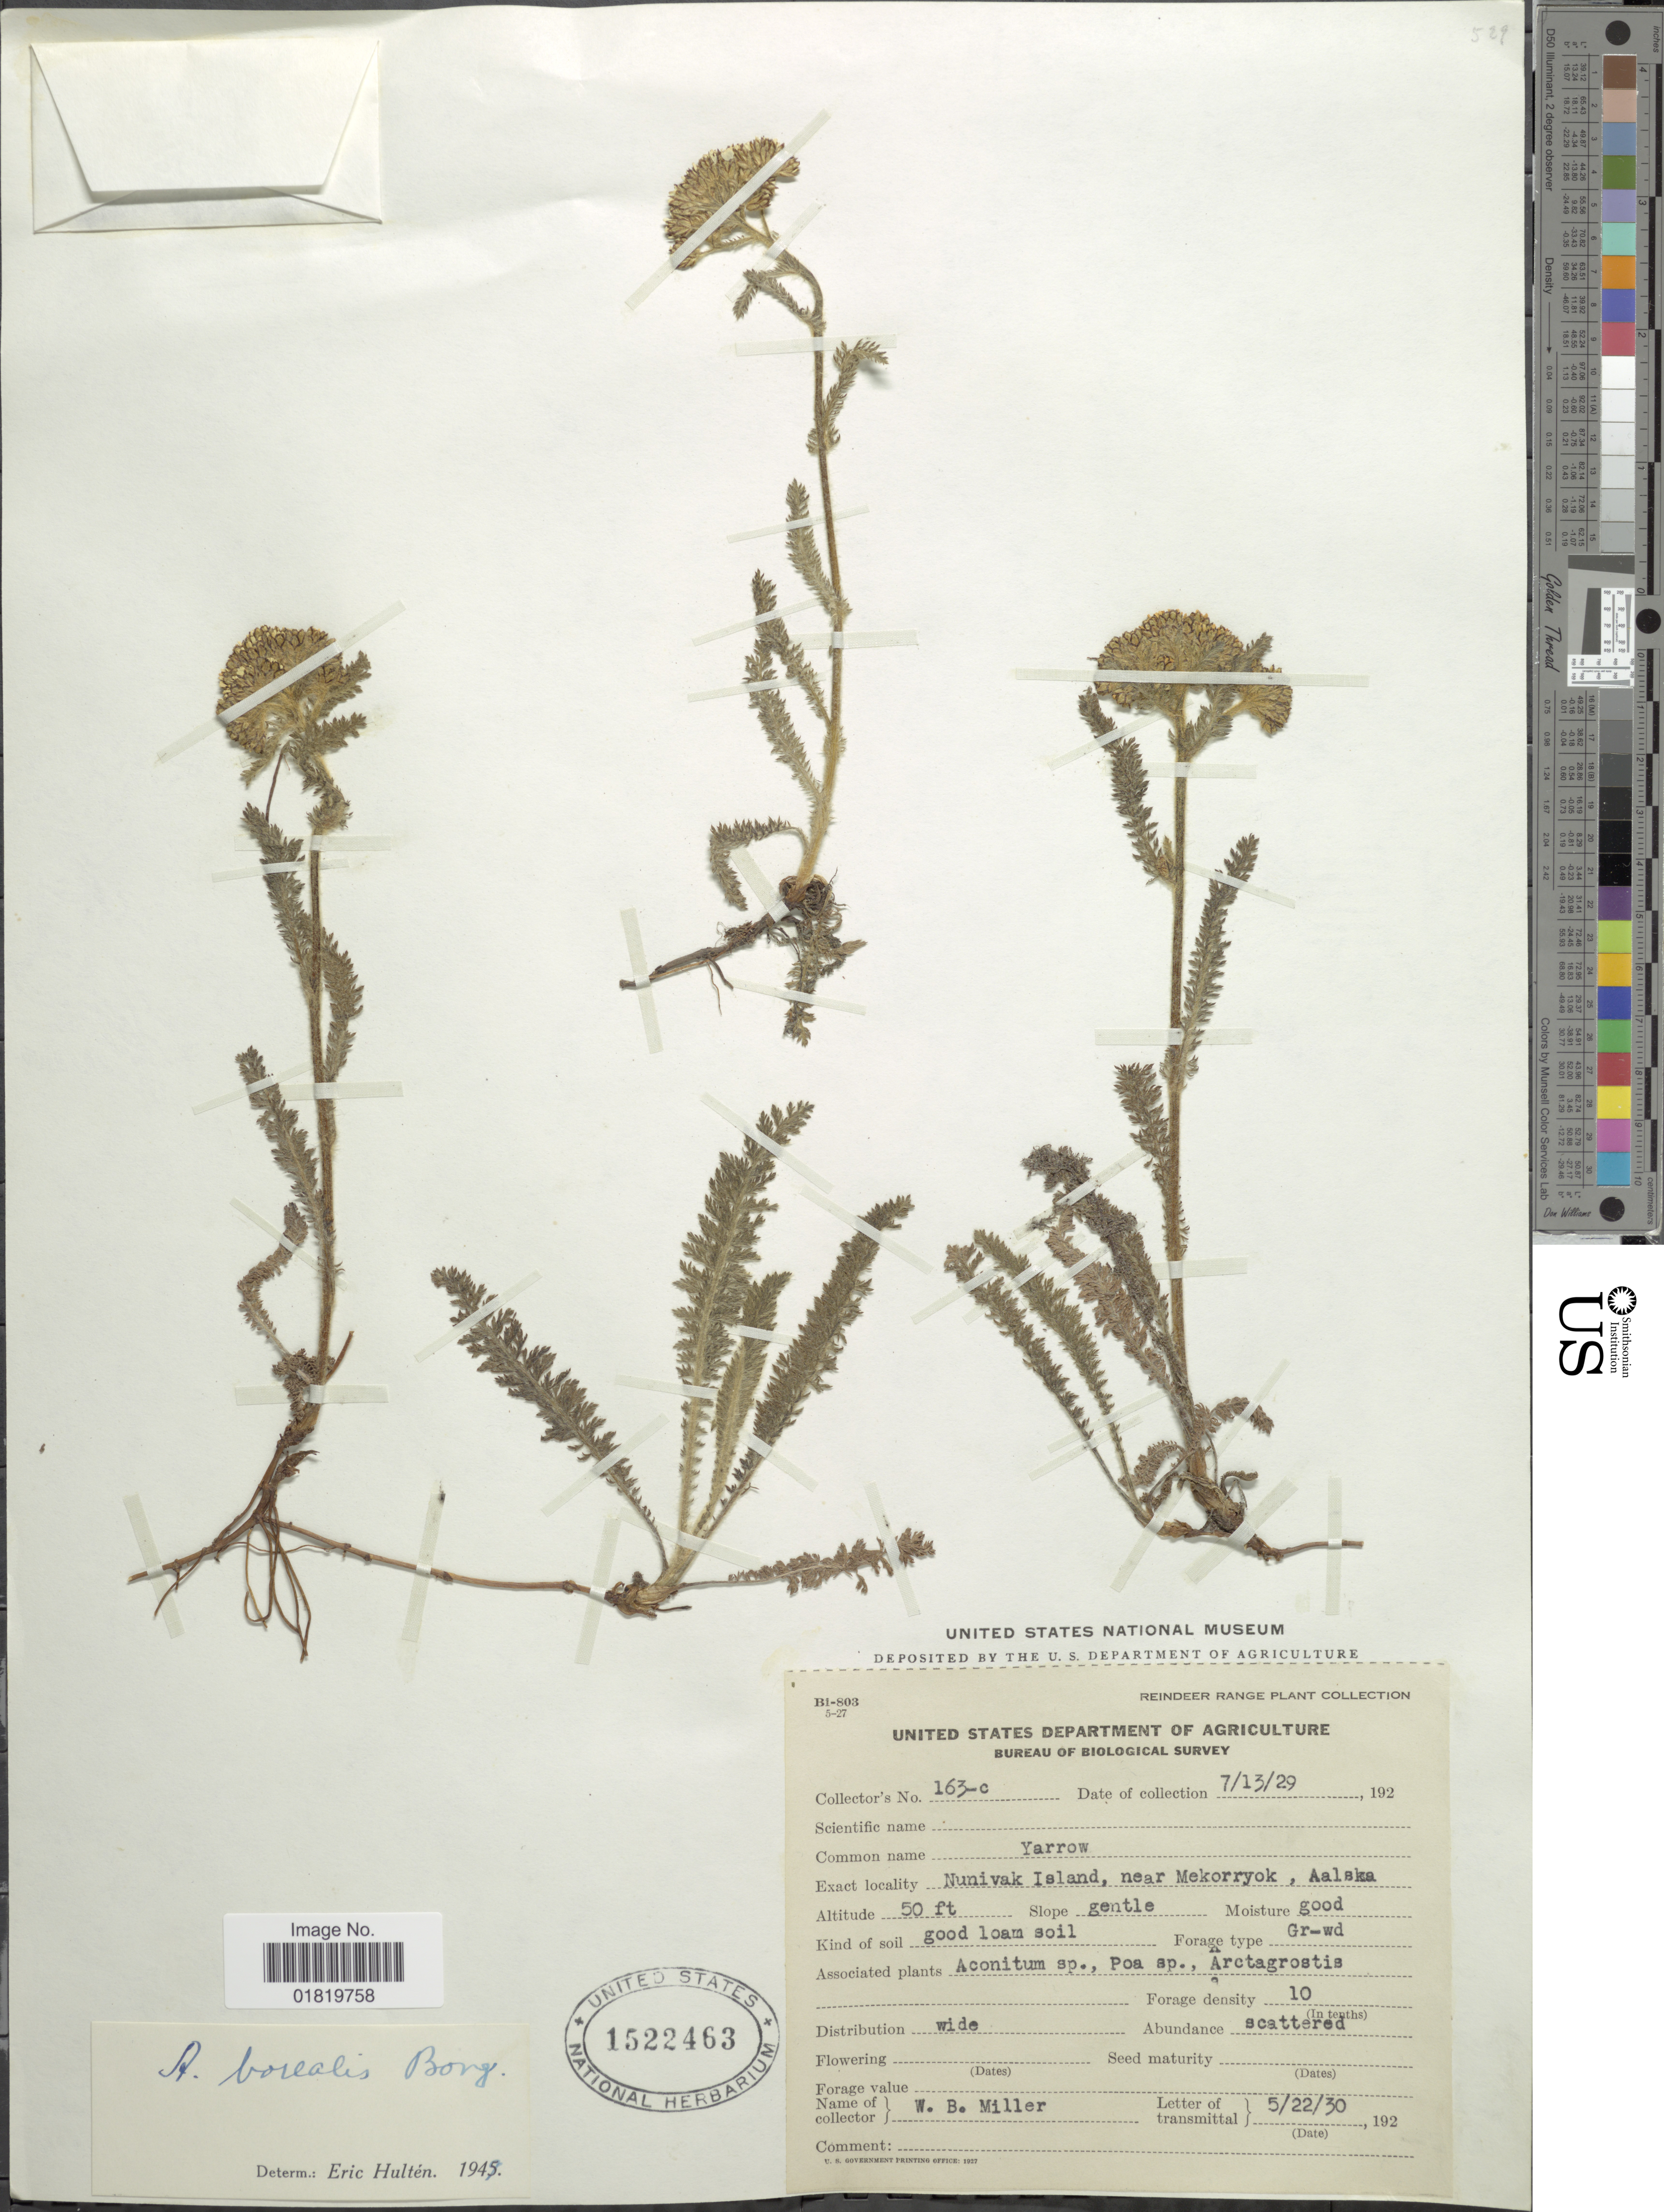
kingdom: Plantae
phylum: Tracheophyta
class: Magnoliopsida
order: Asterales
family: Asteraceae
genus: Achillea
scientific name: Achillea borealis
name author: Bong.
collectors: W. Miller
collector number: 163-c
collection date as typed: Transcribed d/m/y: 13/7/29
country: United States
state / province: Alaska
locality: Nunivak Island, near Mekorryok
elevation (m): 15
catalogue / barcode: US 1522463